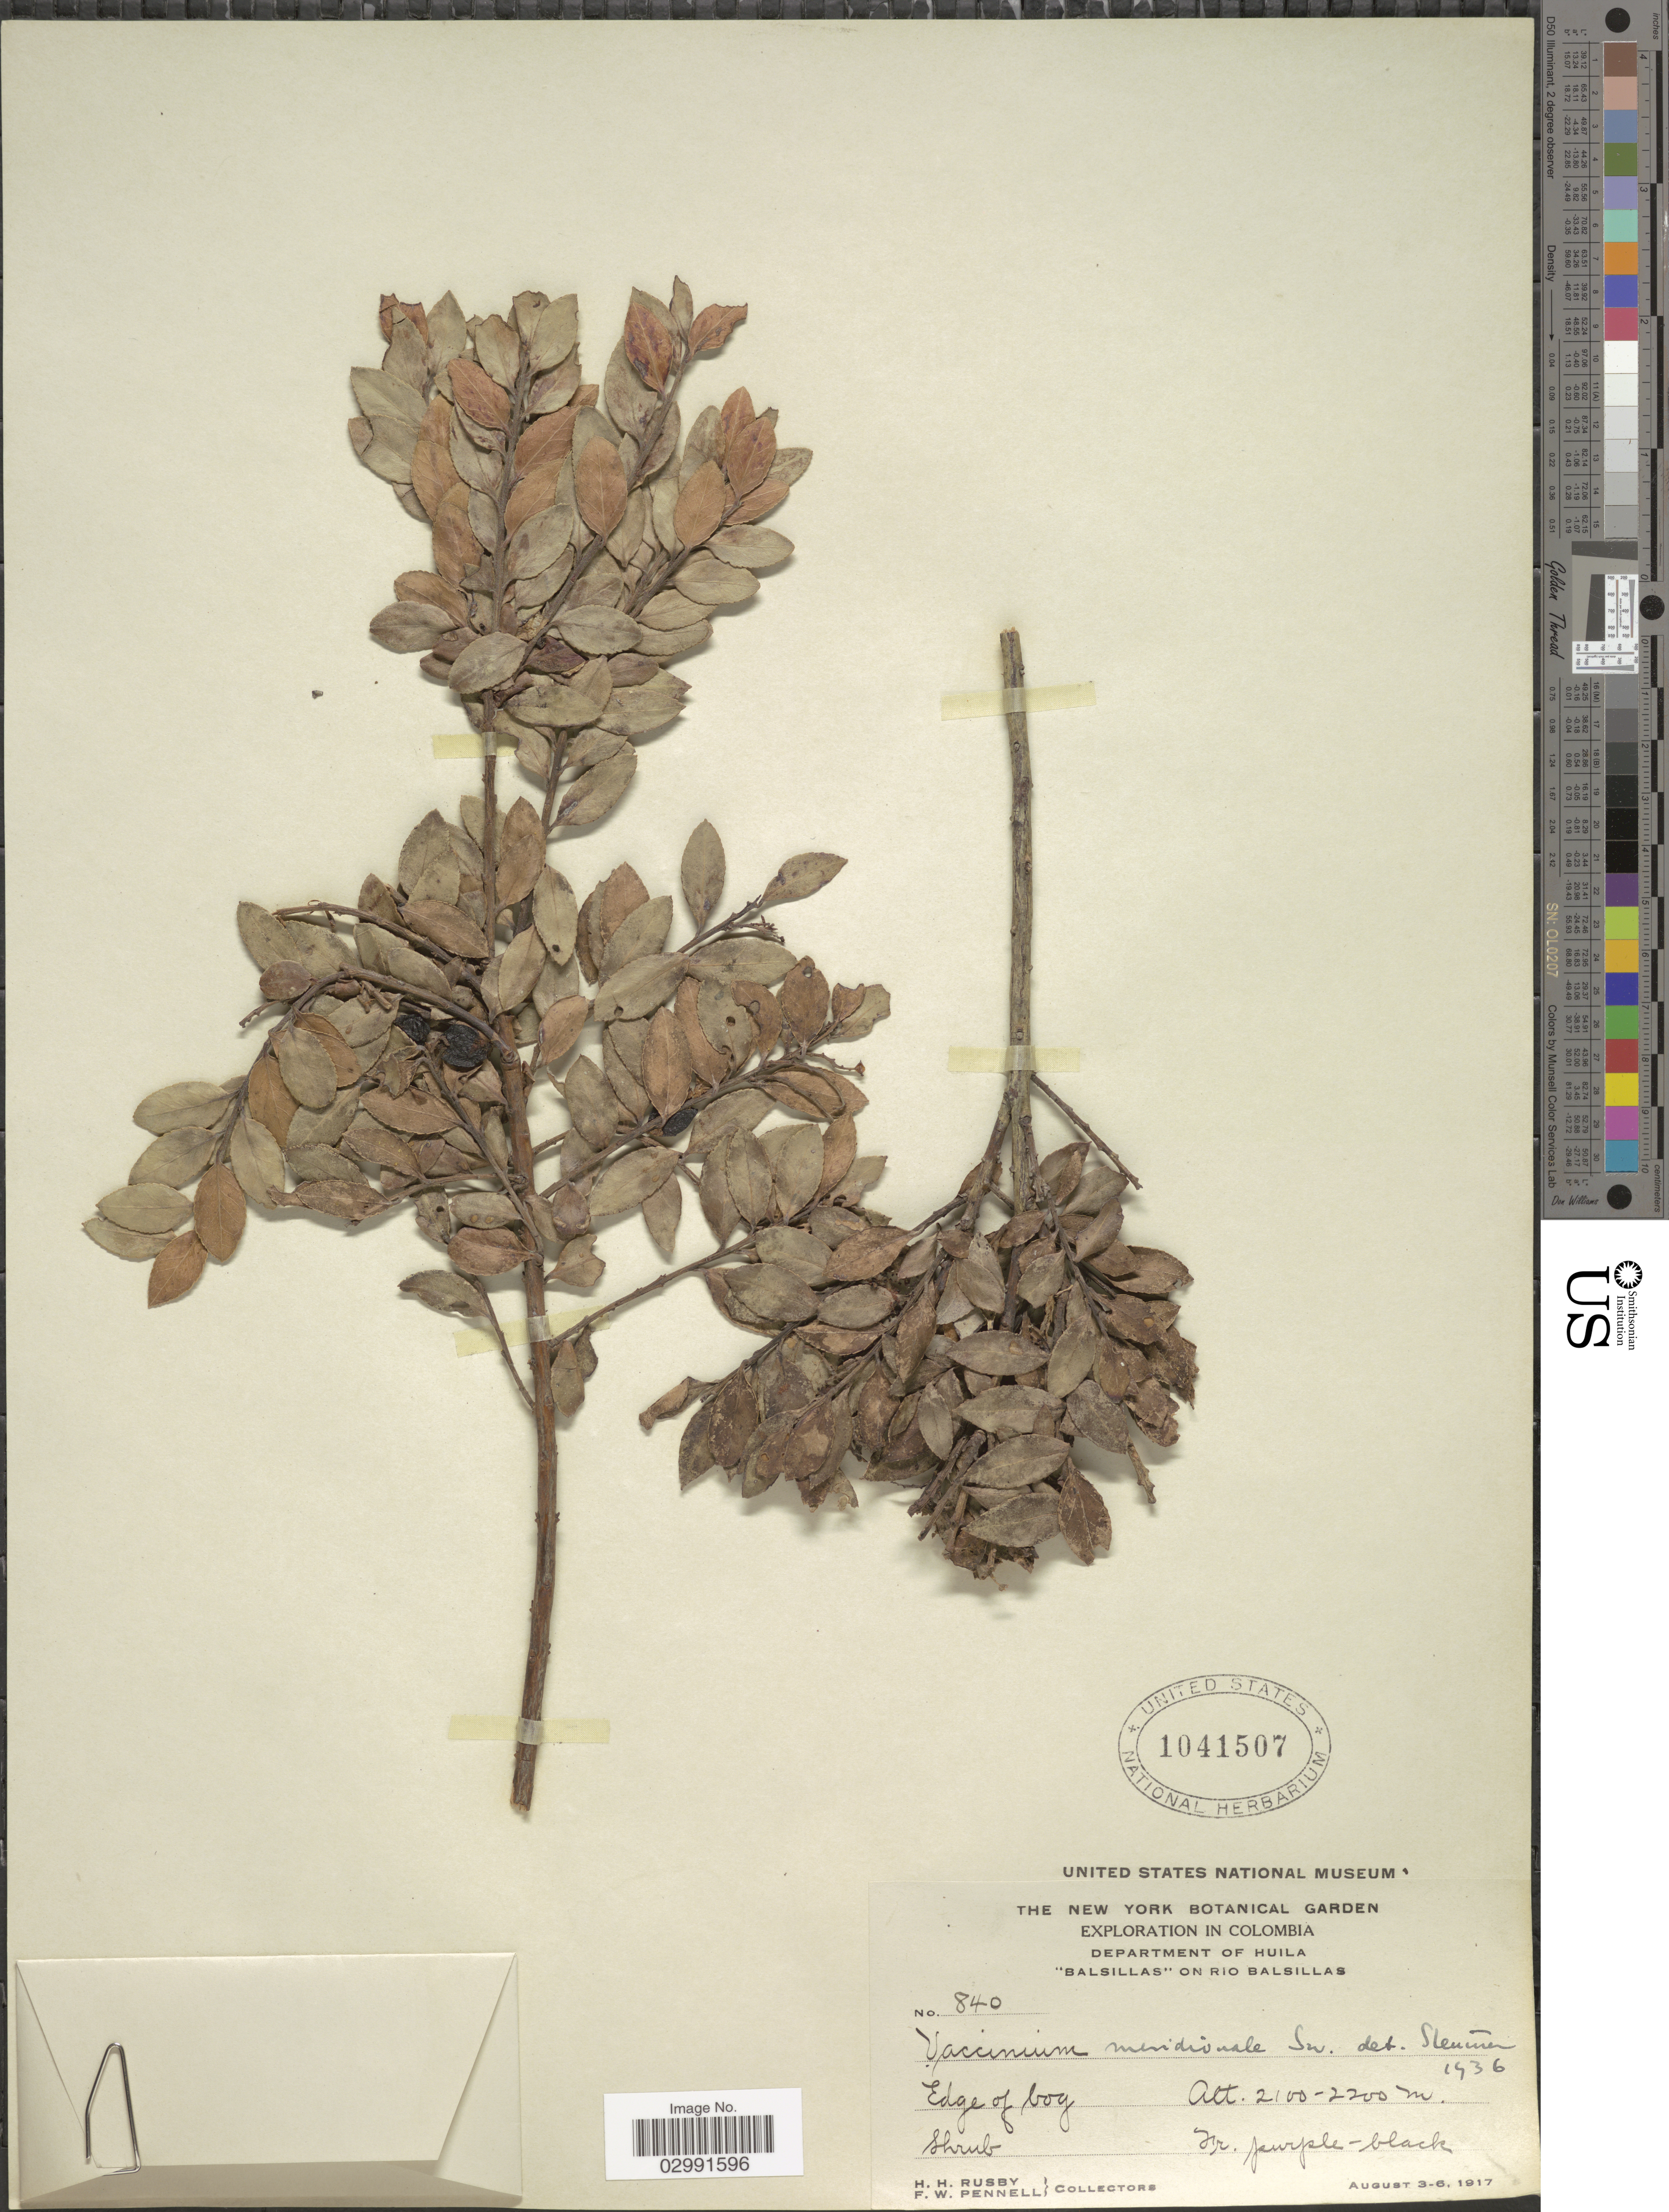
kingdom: Plantae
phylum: Tracheophyta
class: Magnoliopsida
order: Ericales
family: Ericaceae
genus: Vaccinium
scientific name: Vaccinium meridionale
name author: Sw.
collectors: H. H. Rusby & F. W. Pennell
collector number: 840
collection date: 1917-08-03/1917-08-06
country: Colombia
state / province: Huila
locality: Department of Huila. "Balsillas", on Rio Balsillas.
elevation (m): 2100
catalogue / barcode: US 1041507